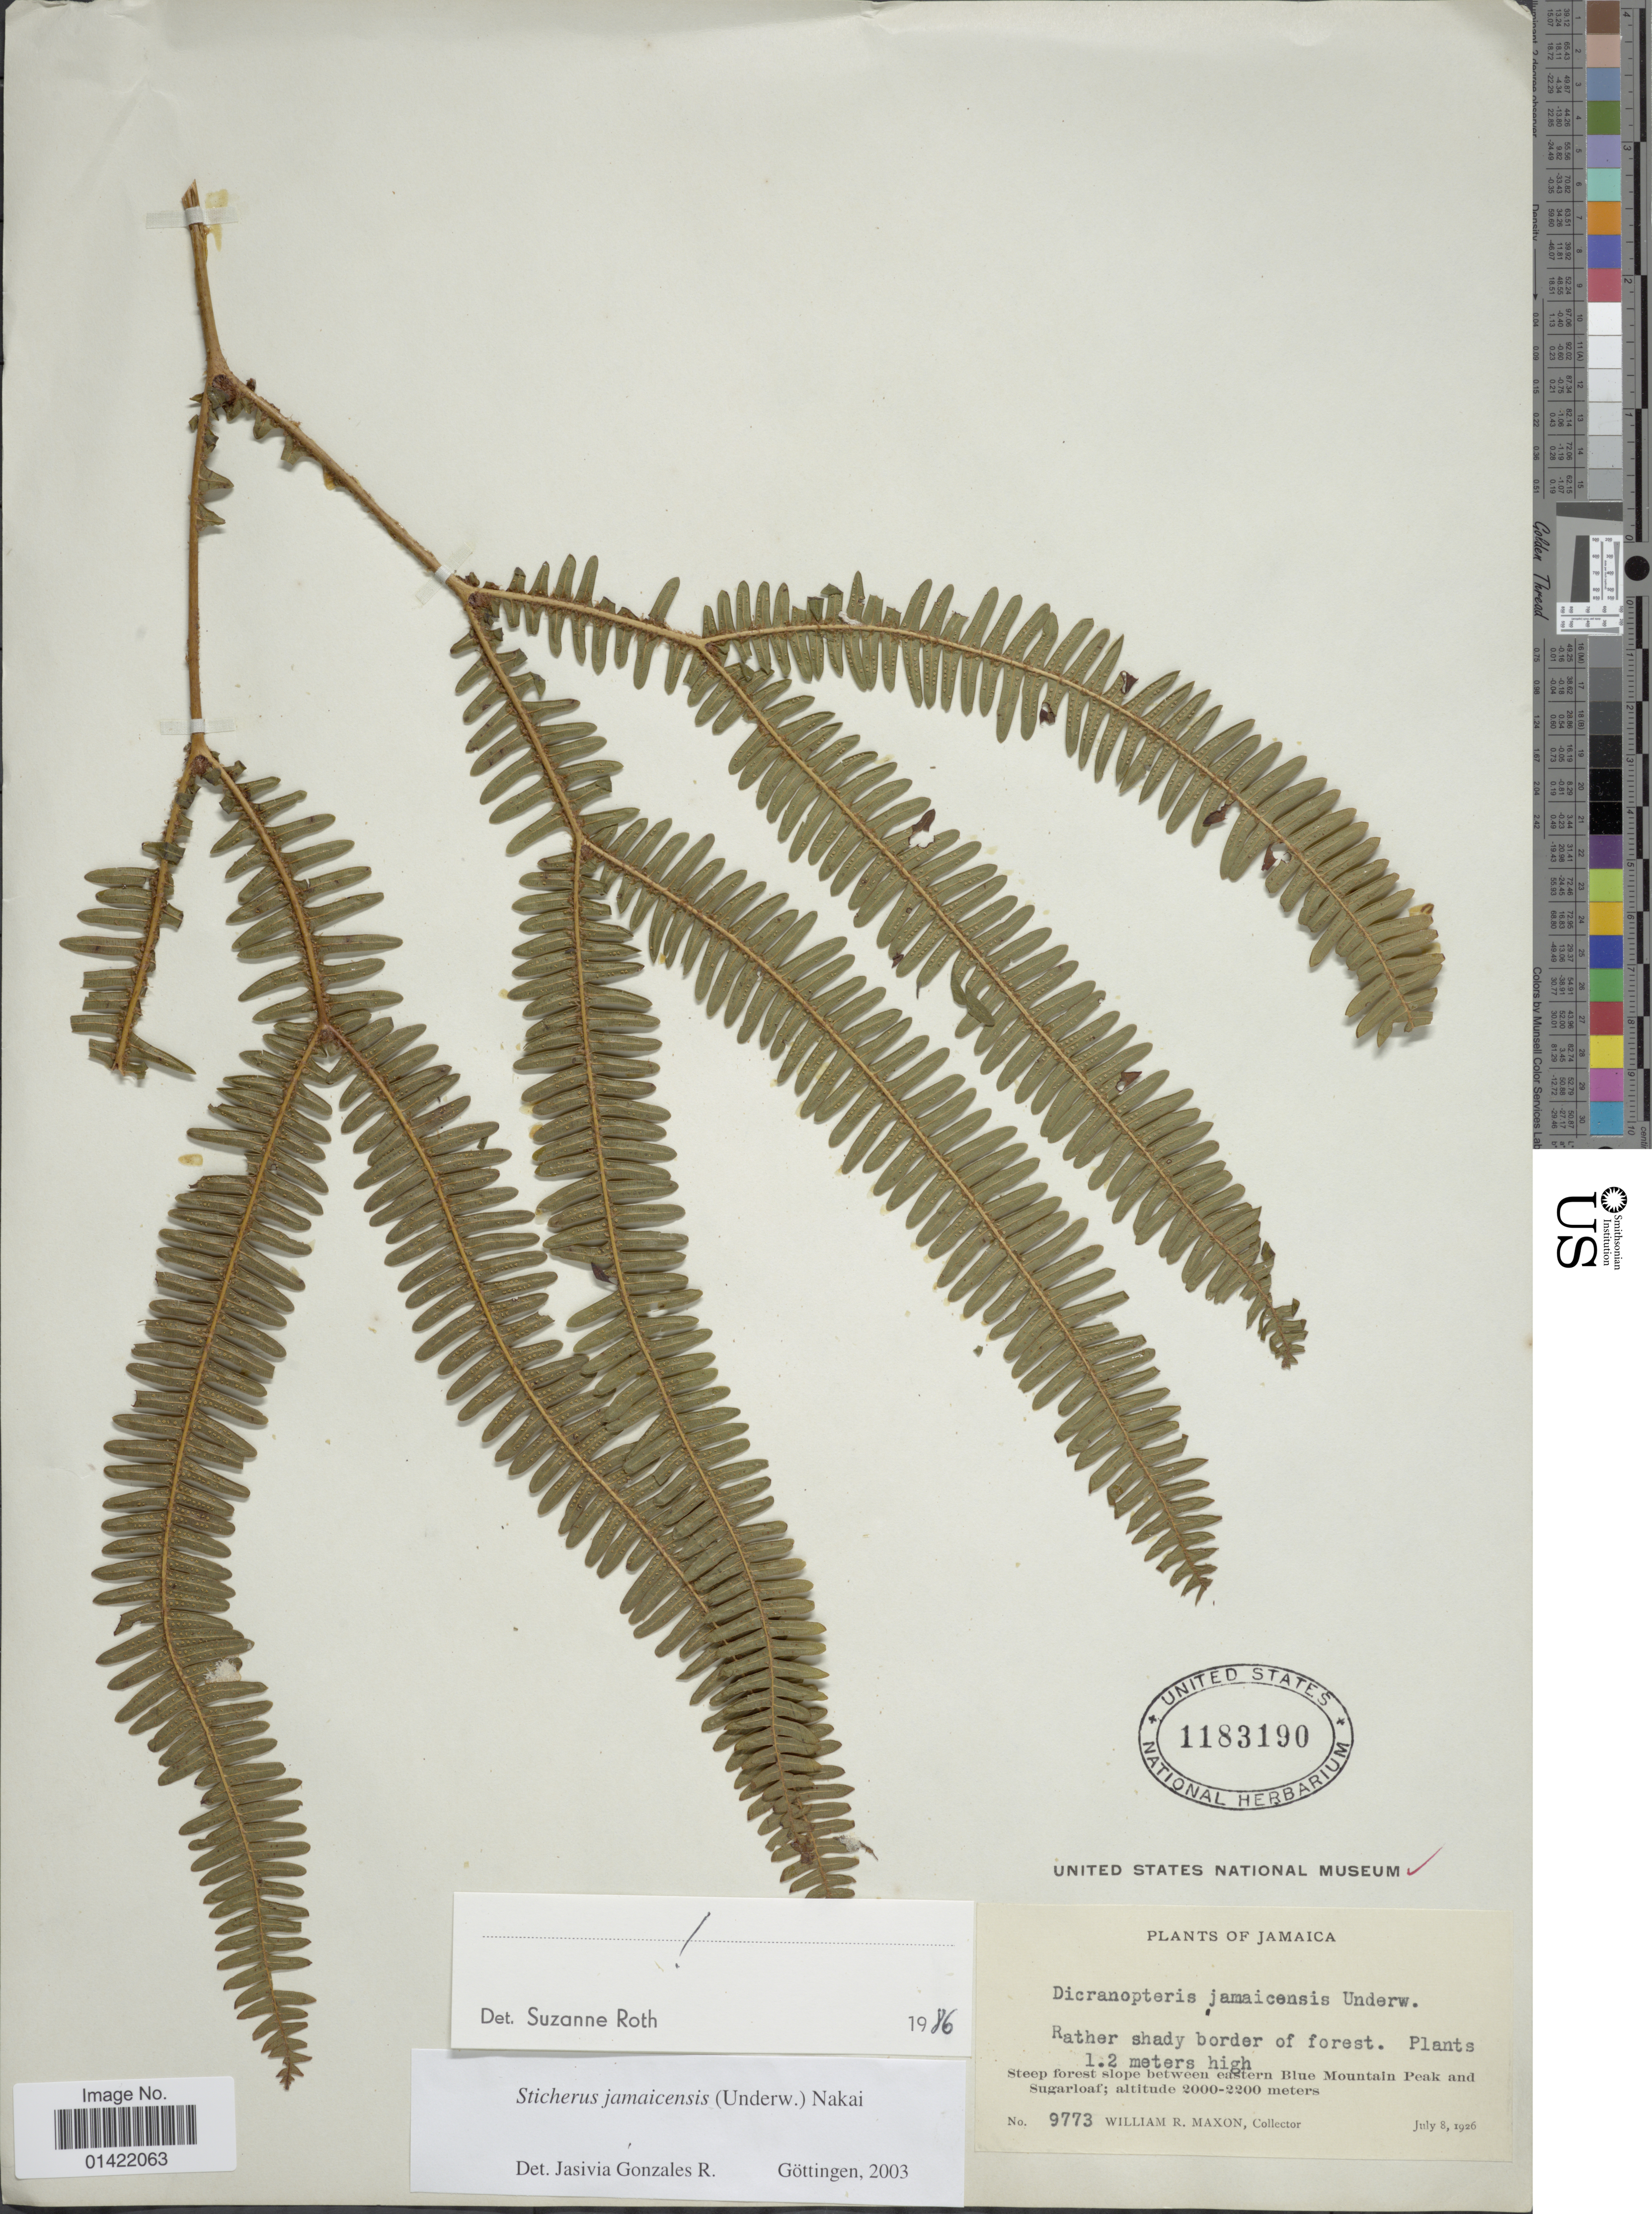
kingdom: Plantae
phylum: Tracheophyta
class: Polypodiopsida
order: Gleicheniales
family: Gleicheniaceae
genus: Sticherus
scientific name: Sticherus jamaicensis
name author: (Underw.) Nakai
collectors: W. R. Maxon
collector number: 9773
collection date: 1926-07-08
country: Jamaica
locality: Steep forest slope between eastern Blue Mountain Peak and Sugarloaf.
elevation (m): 2000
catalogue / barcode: US 1183190